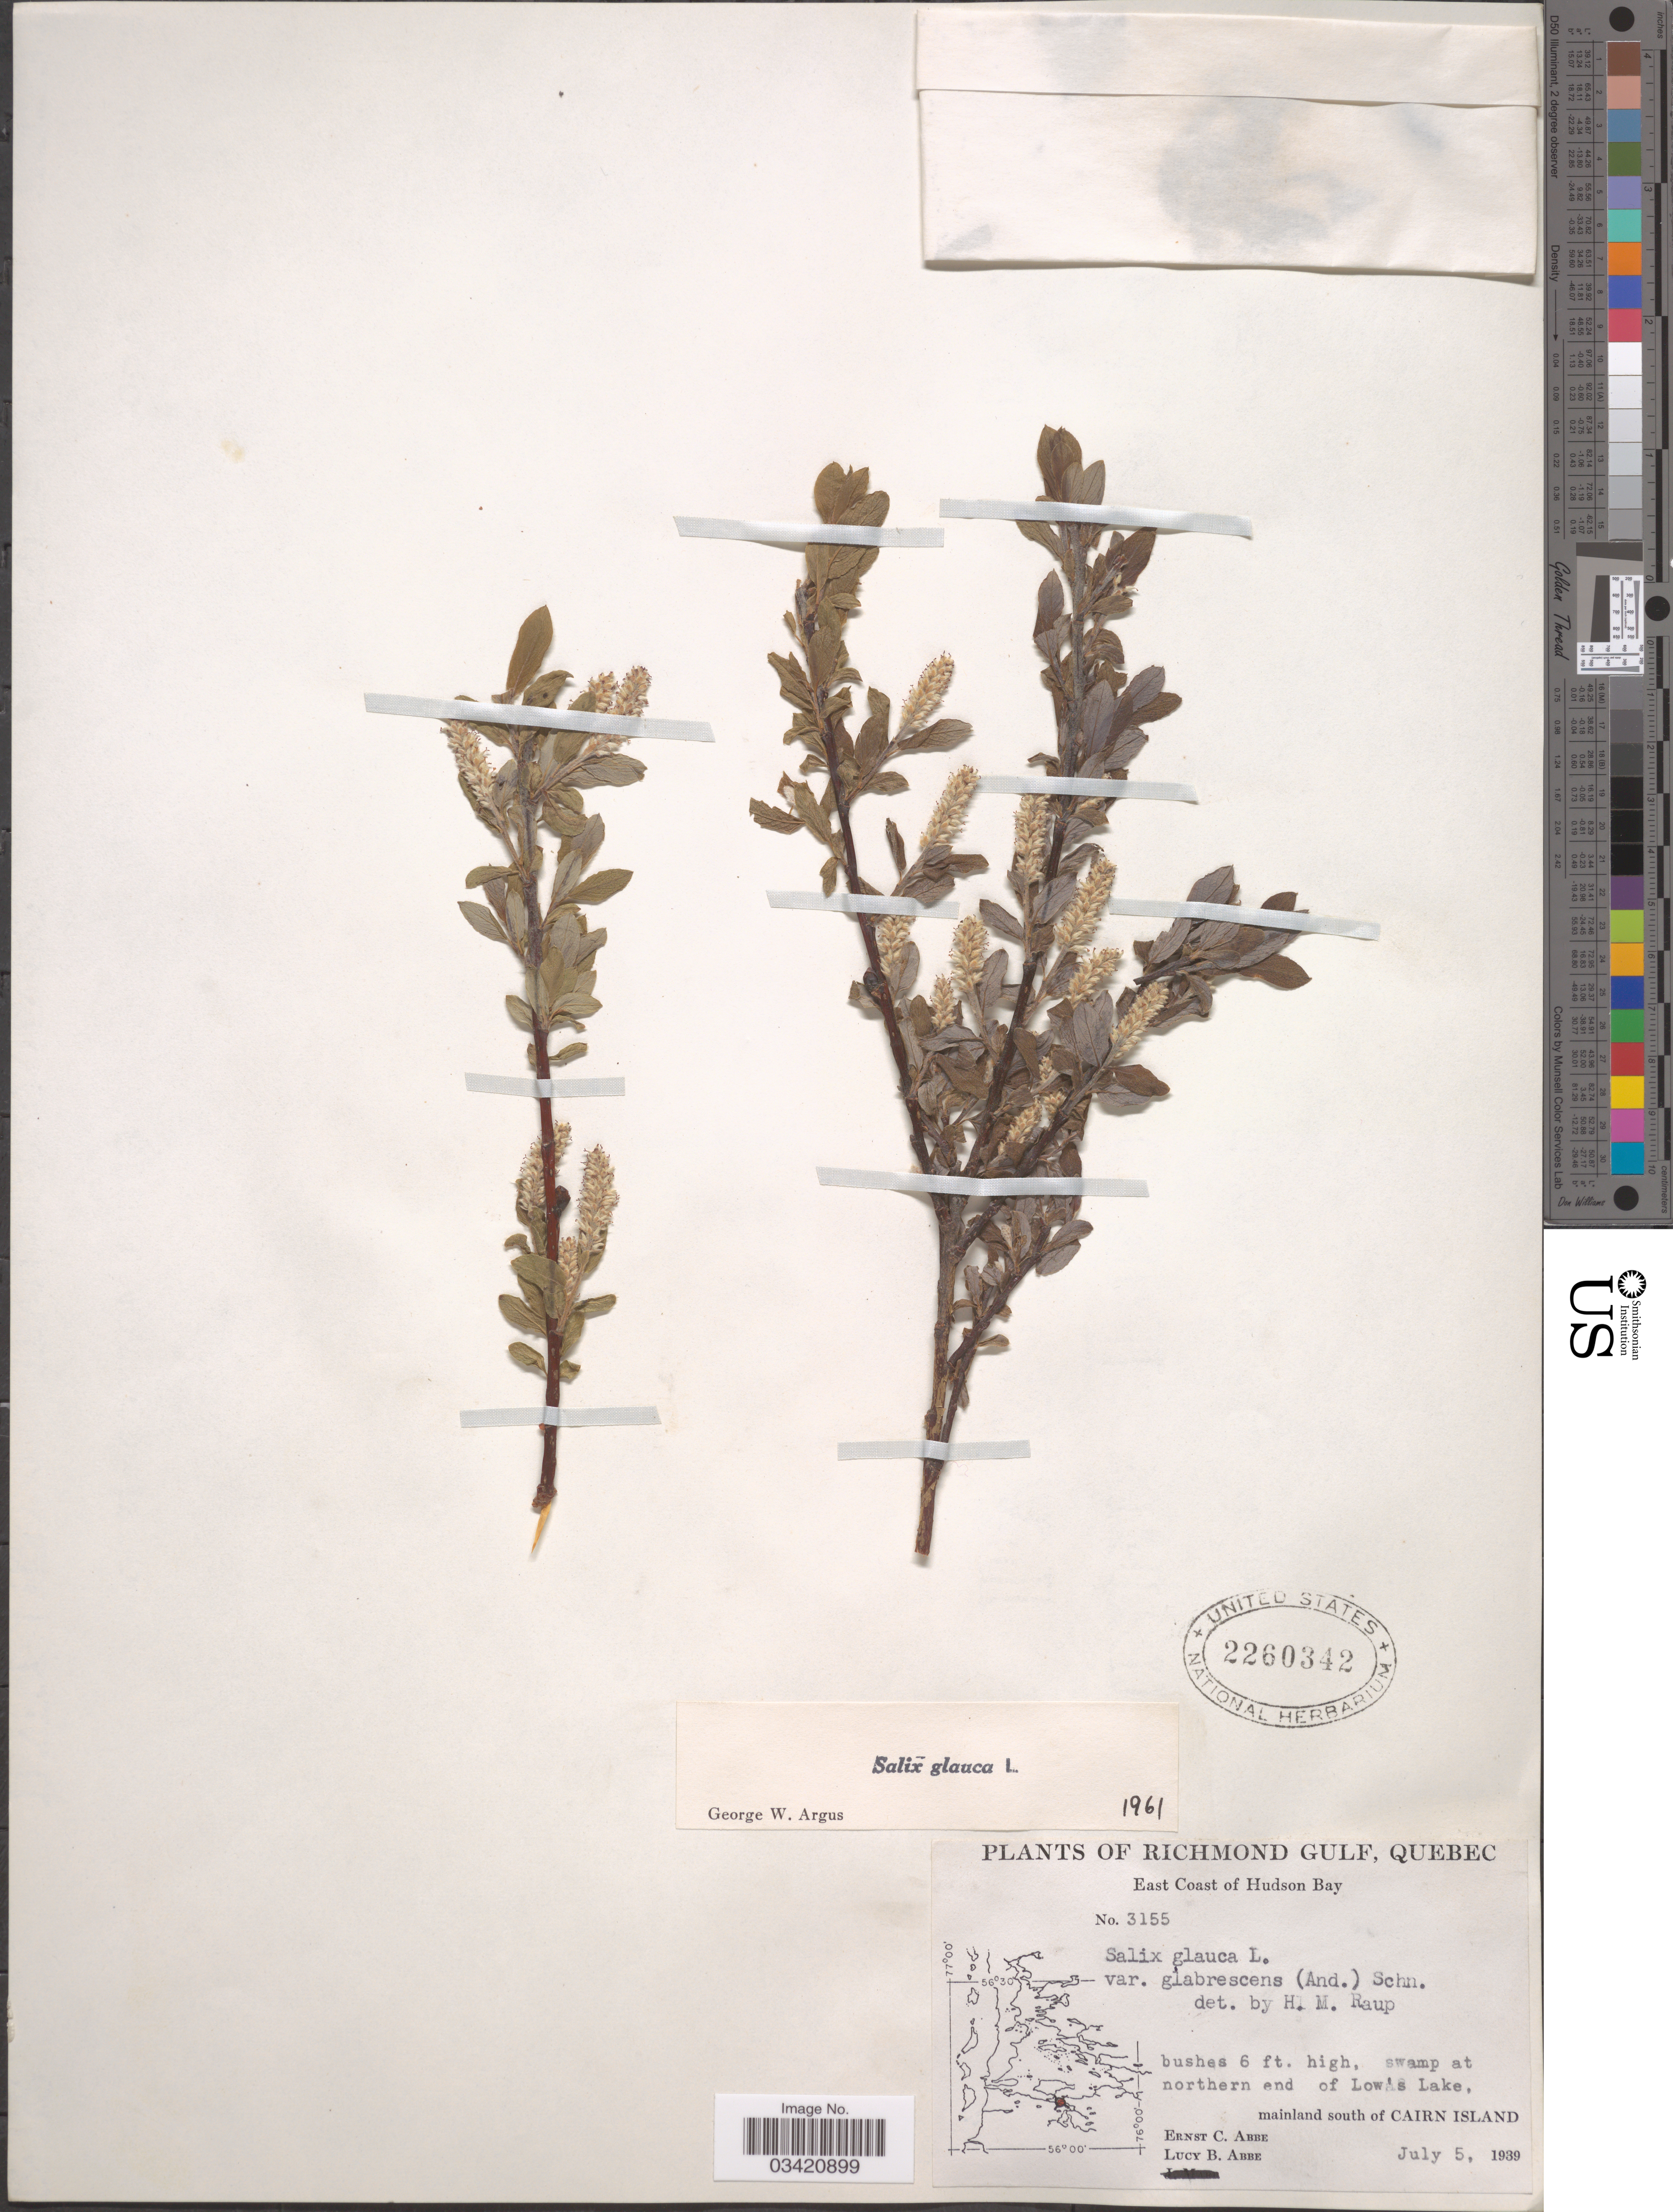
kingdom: Plantae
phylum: Tracheophyta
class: Magnoliopsida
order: Malpighiales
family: Salicaceae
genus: Salix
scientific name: Salix glauca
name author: L.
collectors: E. C. Abbe & L. B. Abbe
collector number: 3155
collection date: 1939-07-05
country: Canada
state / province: Quebec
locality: Richmond Gulf. East Coast of Hudson Bay. Swamp at northern end of Low's Lake, mainland south of Cairn Island.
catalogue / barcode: US 2260342